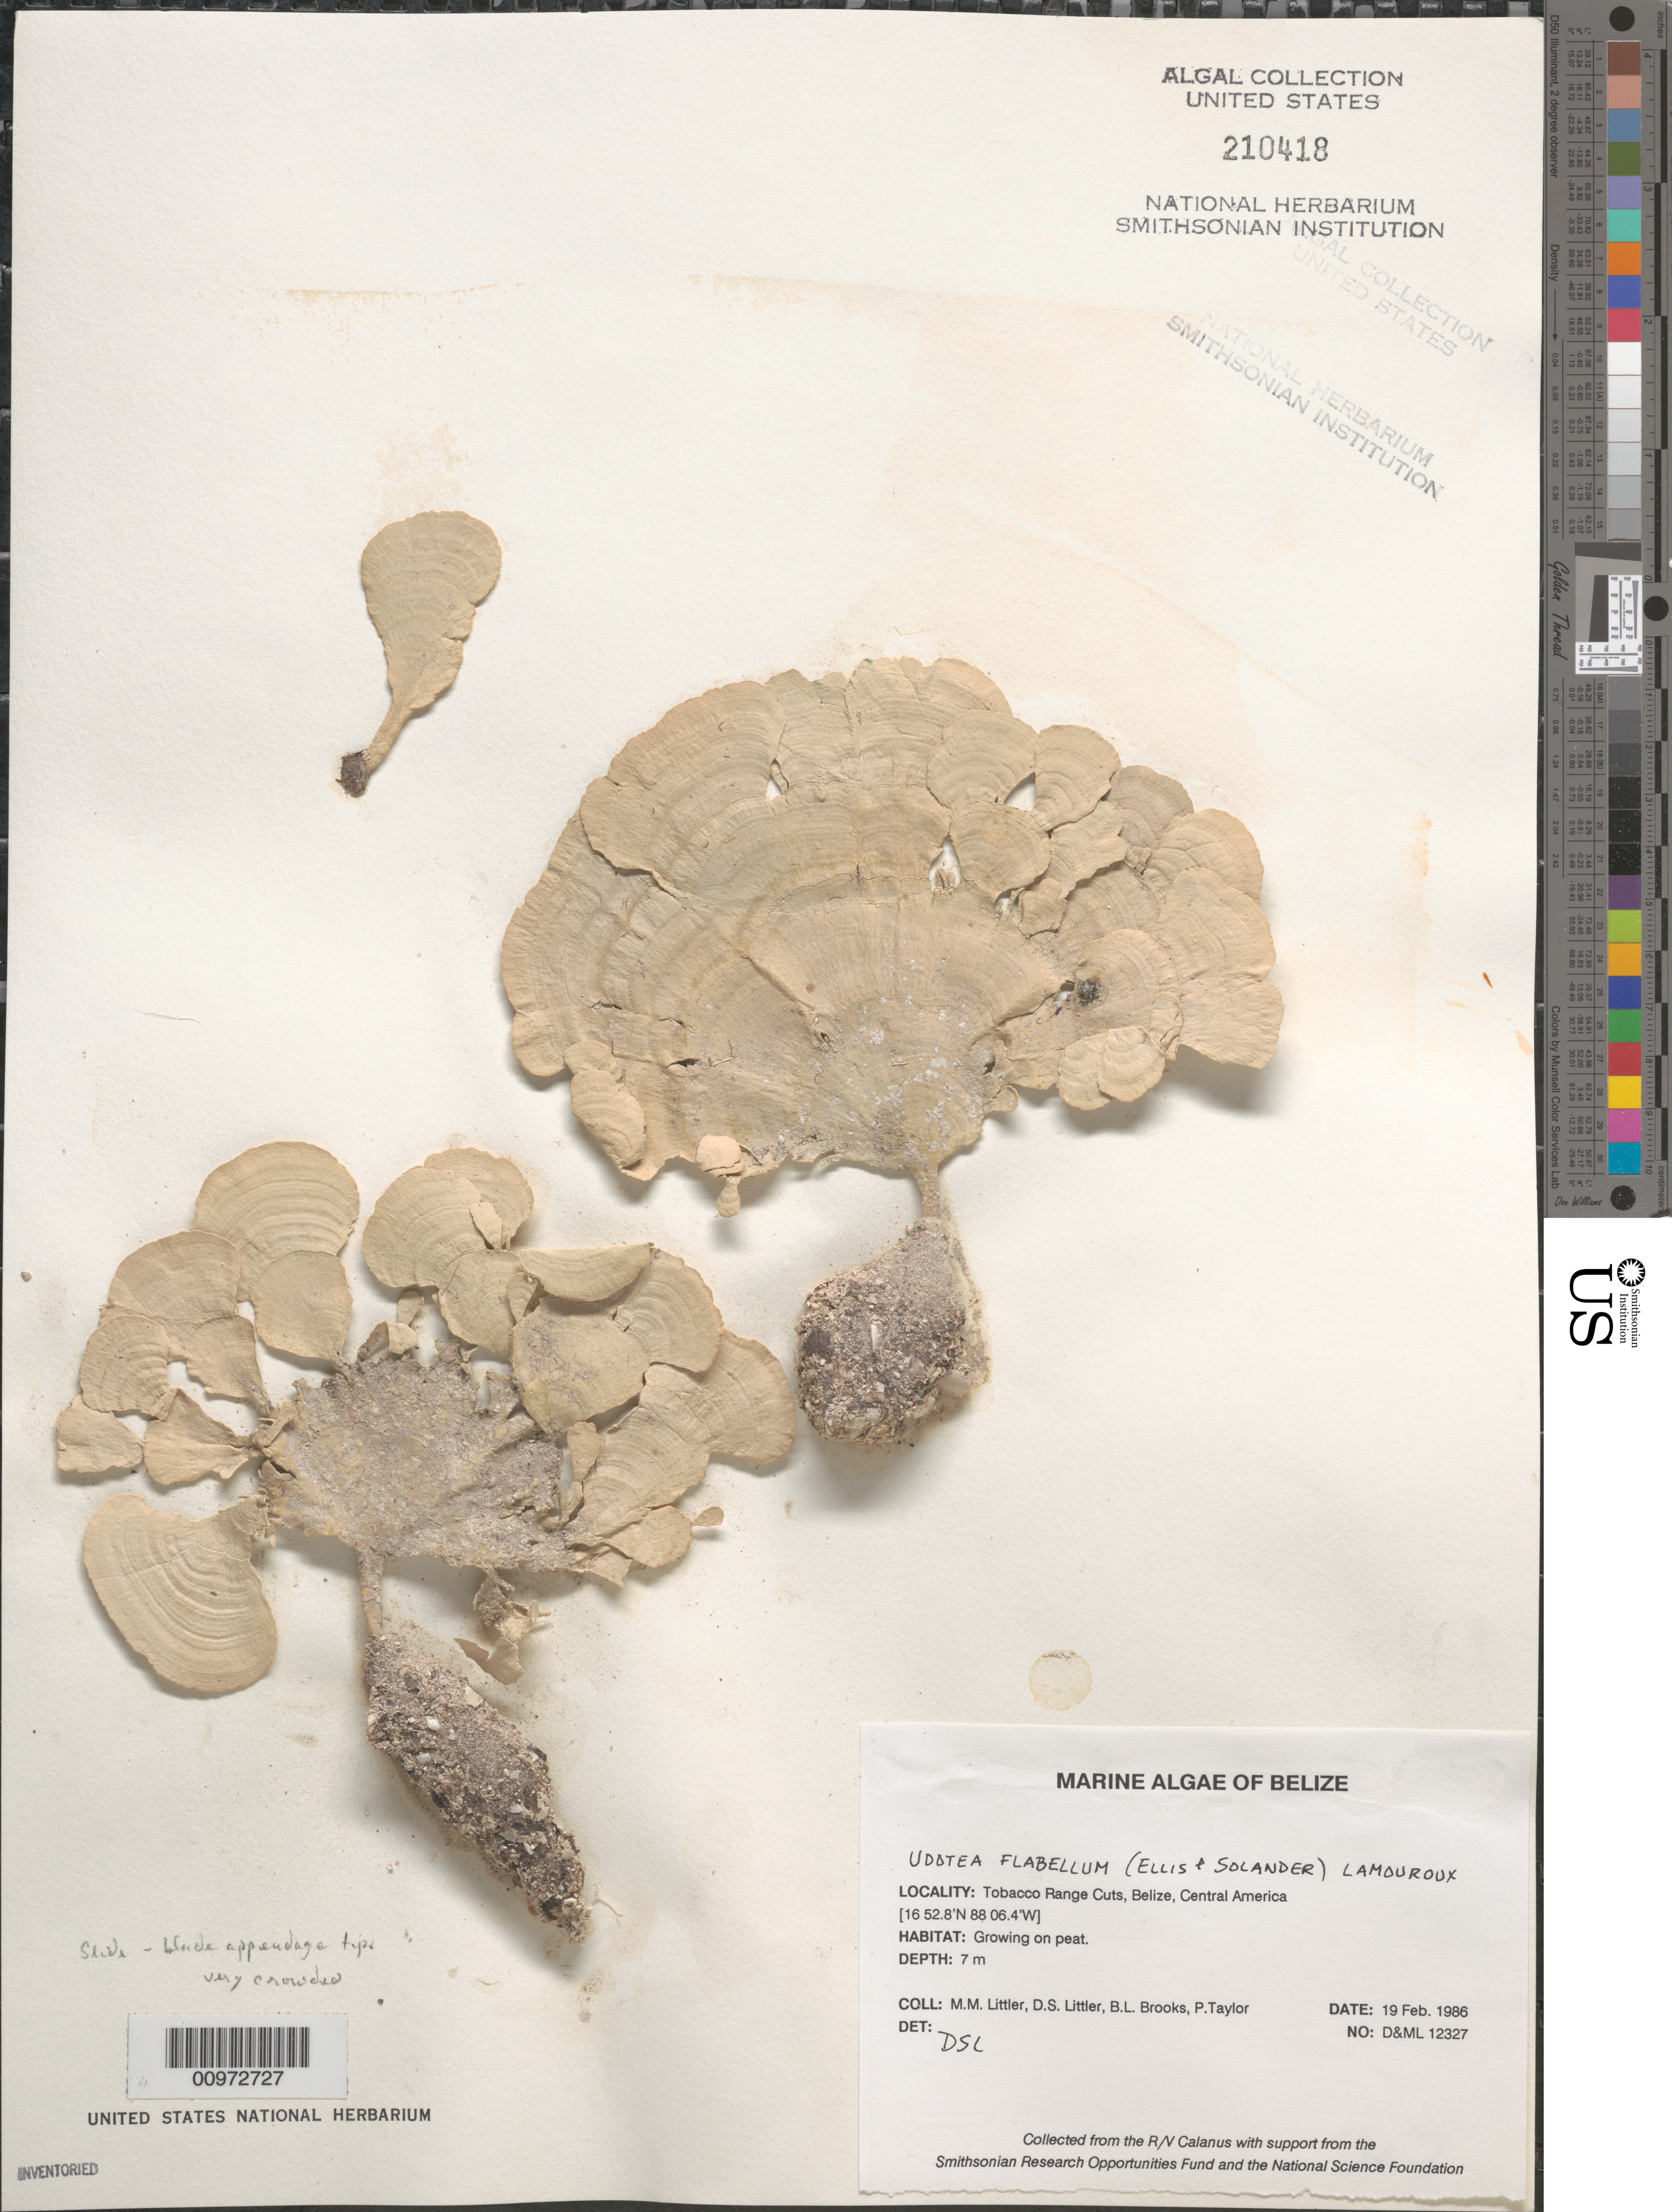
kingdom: Plantae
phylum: Chlorophyta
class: Ulvophyceae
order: Bryopsidales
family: Udoteaceae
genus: Udotea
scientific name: Udotea flabellum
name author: (J. Ellis & Sol.) M. Howe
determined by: Littler, D. S.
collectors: M. M. Littler, D. S. Littler, B. Brooks & P. R. Taylor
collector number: D&ML 12327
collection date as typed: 19 Feb 1986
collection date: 1986-02-19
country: Belize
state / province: Stann Creek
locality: Tobacco Range Cuts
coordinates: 16 52.8'N, 88 06.4'W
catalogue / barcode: US 210418